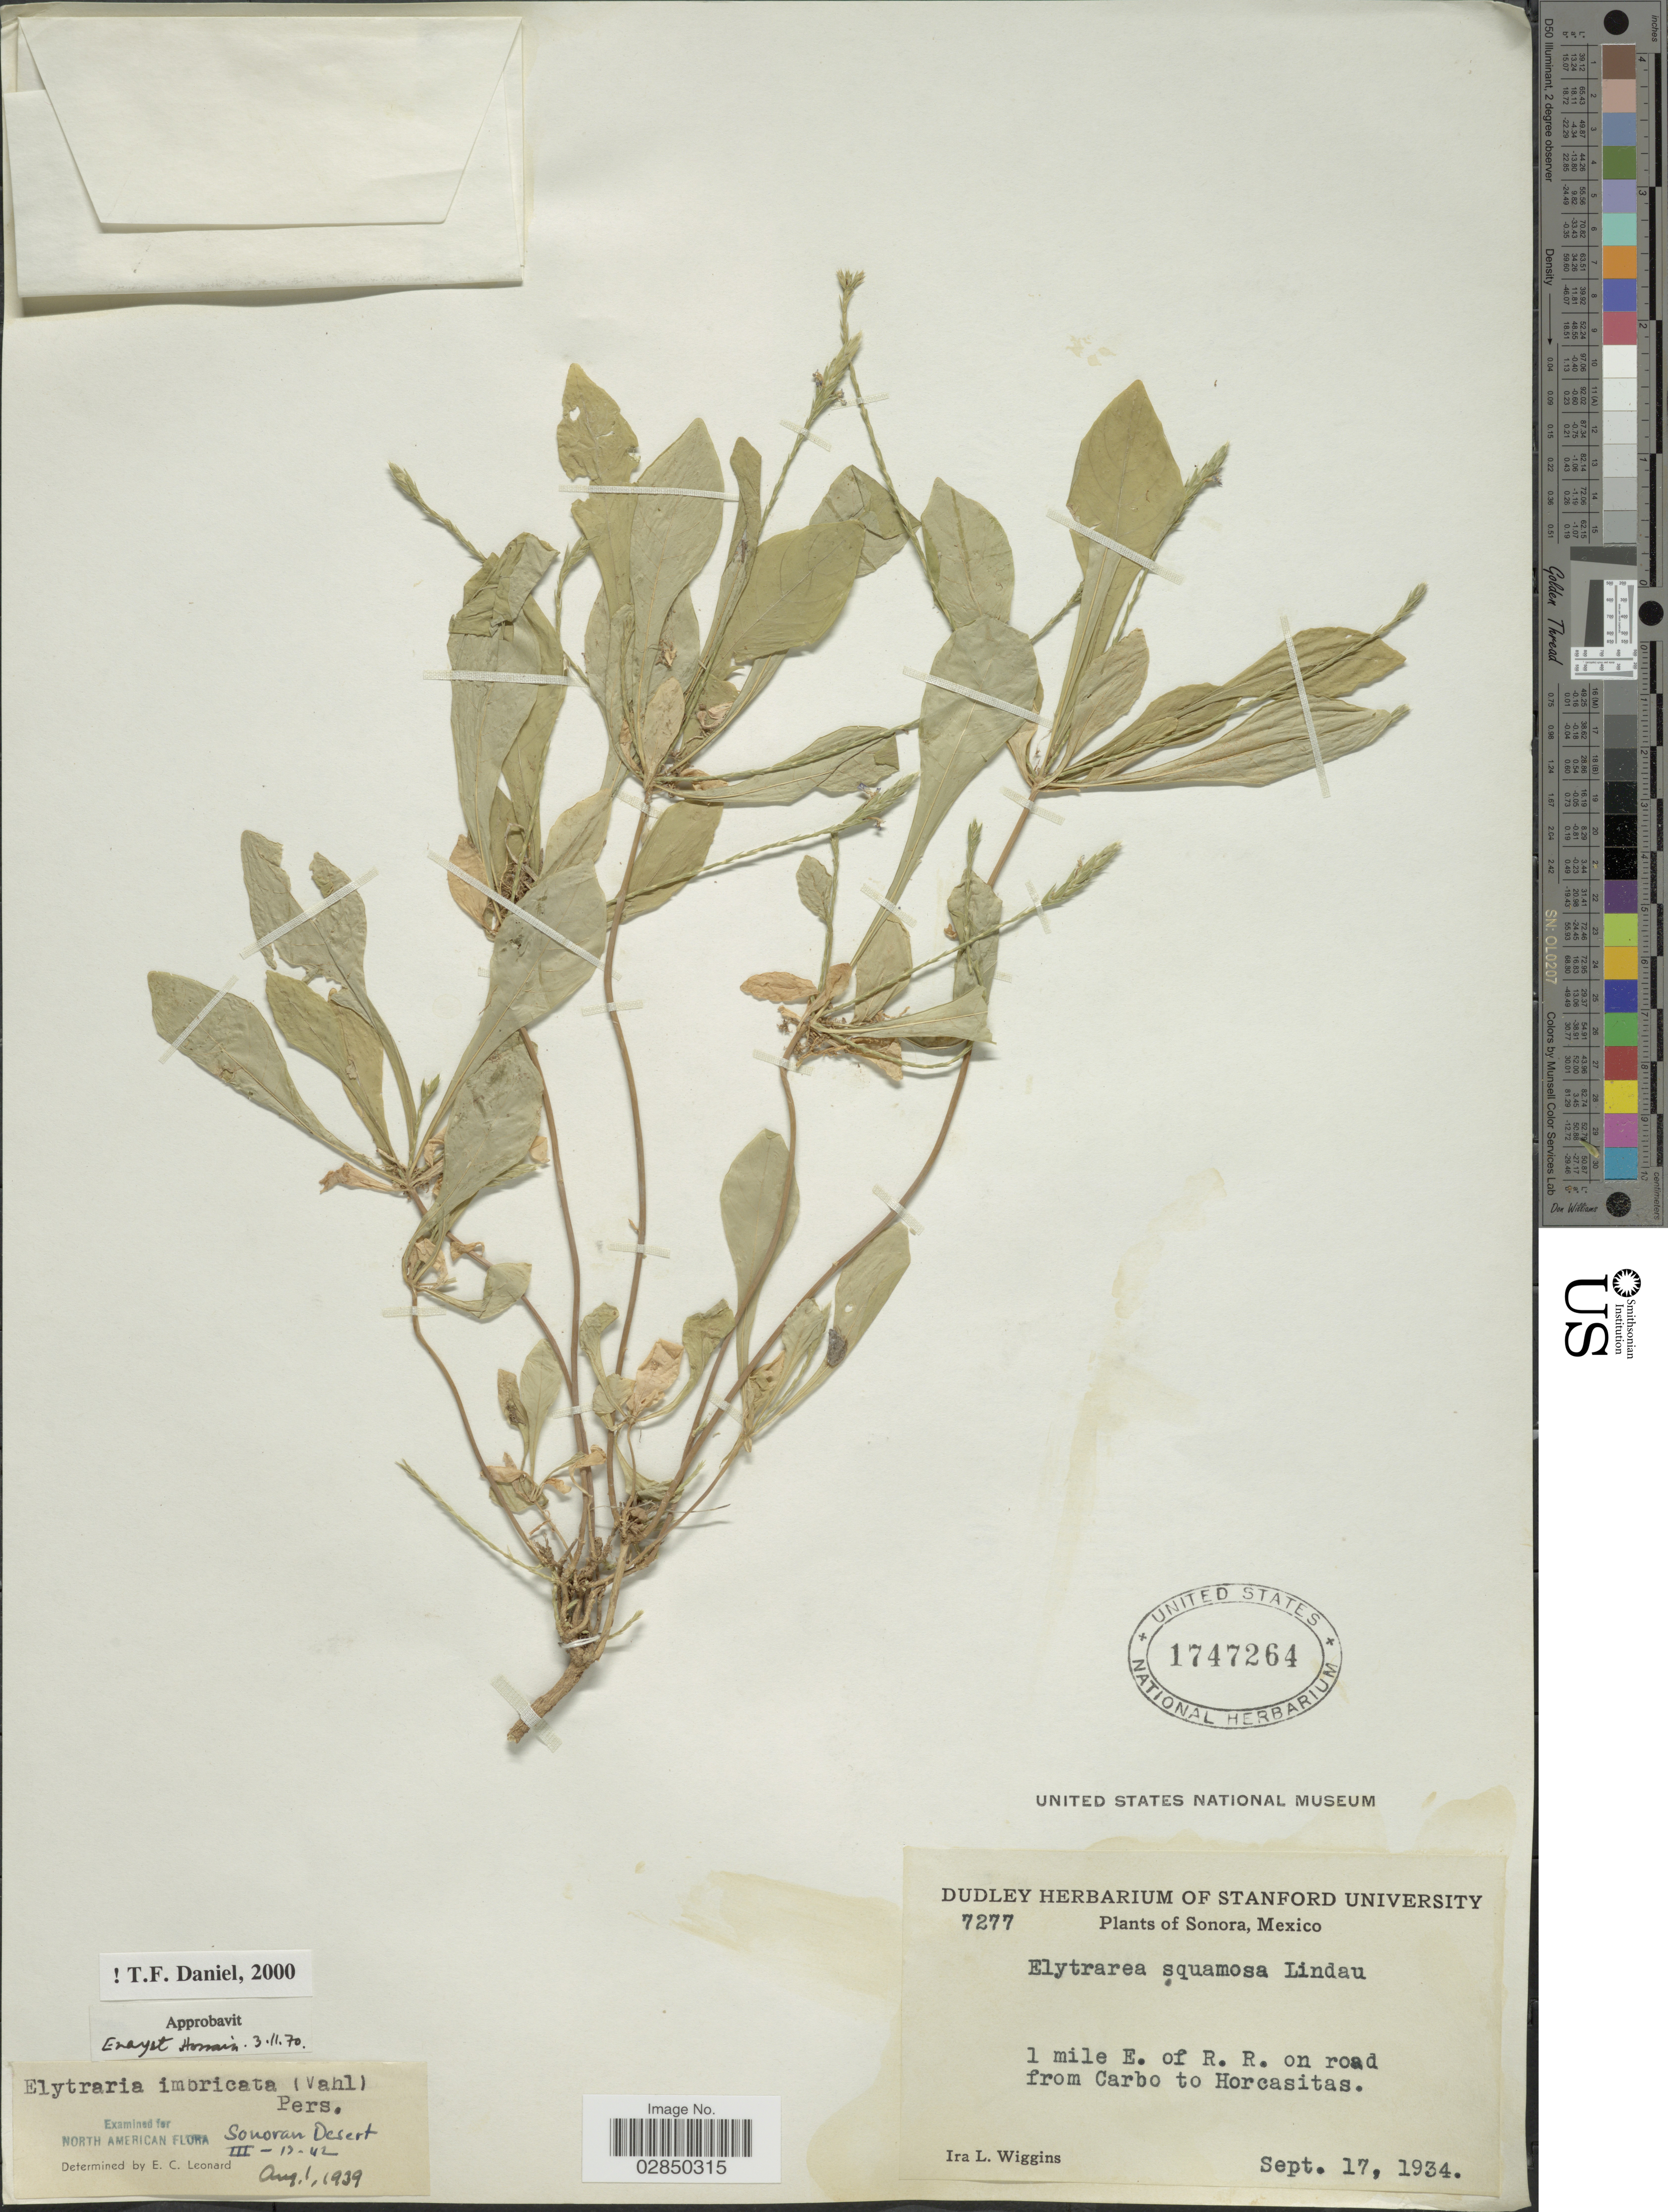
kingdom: Plantae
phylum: Tracheophyta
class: Magnoliopsida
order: Lamiales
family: Acanthaceae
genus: Elytraria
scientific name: Elytraria imbricata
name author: (Vahl) Pers.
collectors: I. L. Wiggins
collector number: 7277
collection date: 1934-09-17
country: Mexico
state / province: Sonora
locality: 1 mile E. of R. R. on road from Carbo to Horcasitas.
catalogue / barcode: US 1747264